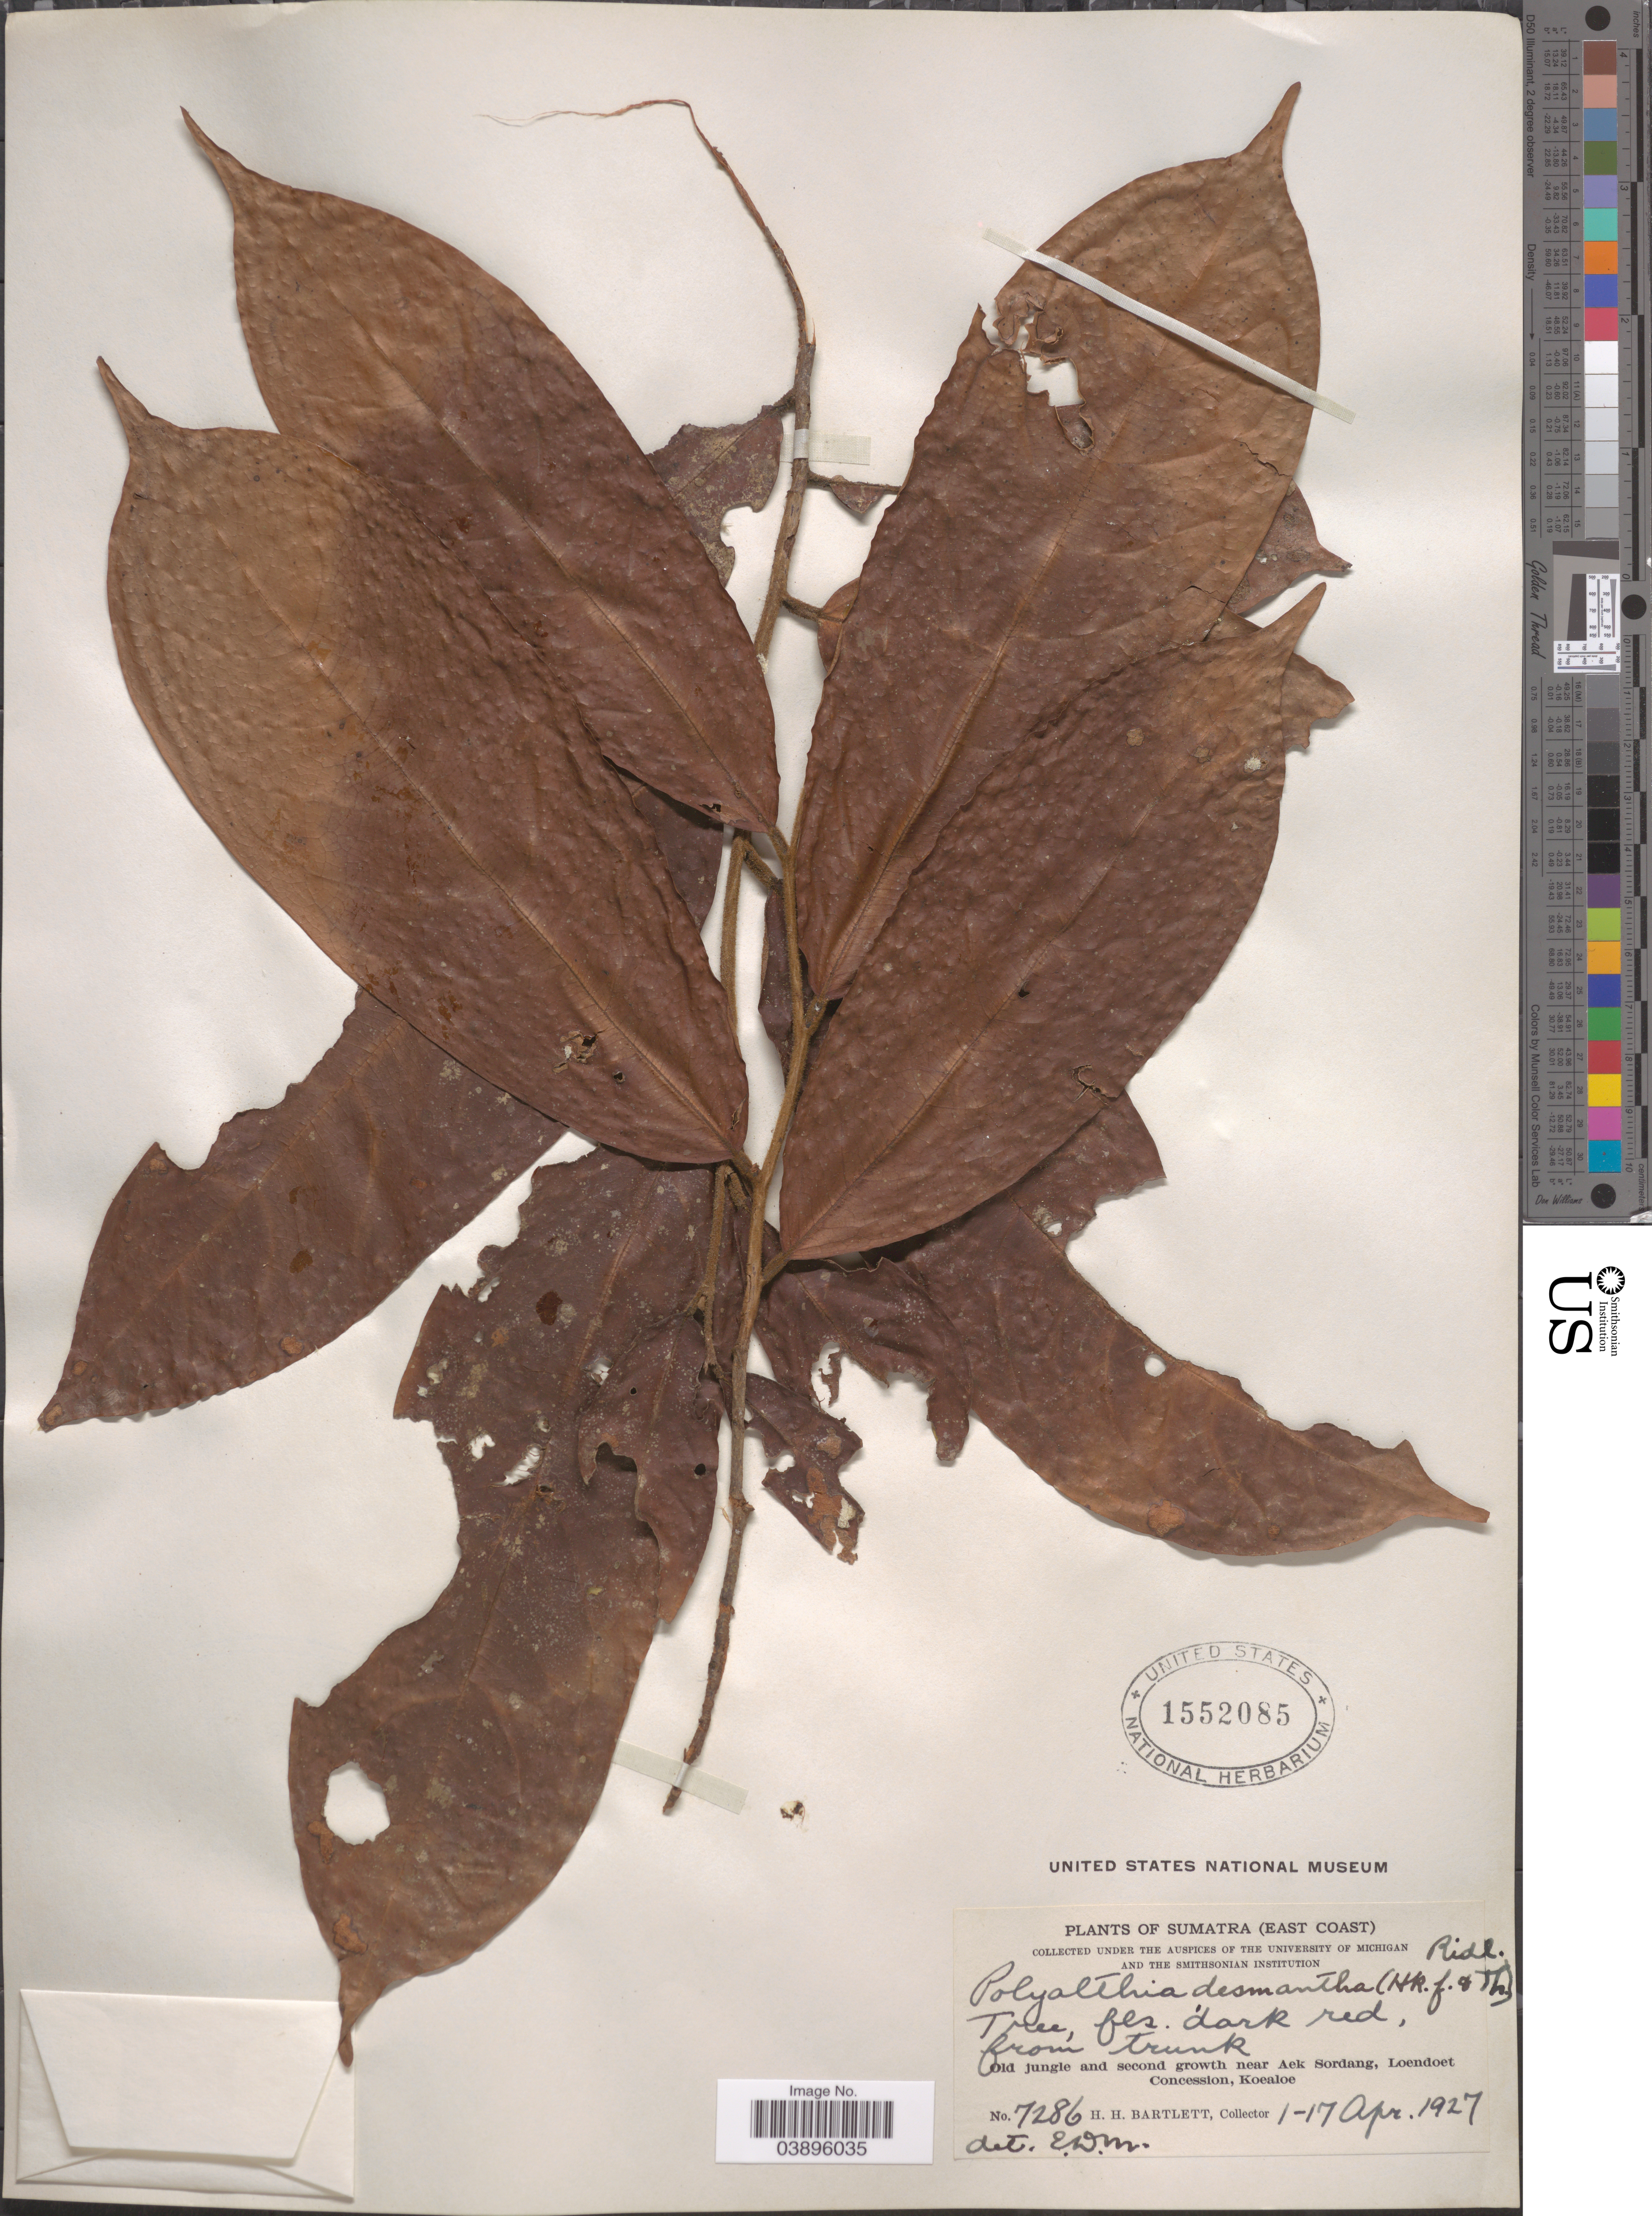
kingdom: Plantae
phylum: Tracheophyta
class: Magnoliopsida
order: Magnoliales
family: Annonaceae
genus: Polyalthia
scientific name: Polyalthia desmantha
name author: (Hook. f. & Thomson) Ridl.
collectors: H. H. Bartlett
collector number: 7286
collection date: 1927-04-01/1927-04-17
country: Indonesia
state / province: Sumatra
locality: (East Coast). Old jungle and second growth near Aek Sordang, Loendoet Concession, Koealoe.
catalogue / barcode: US 1552085